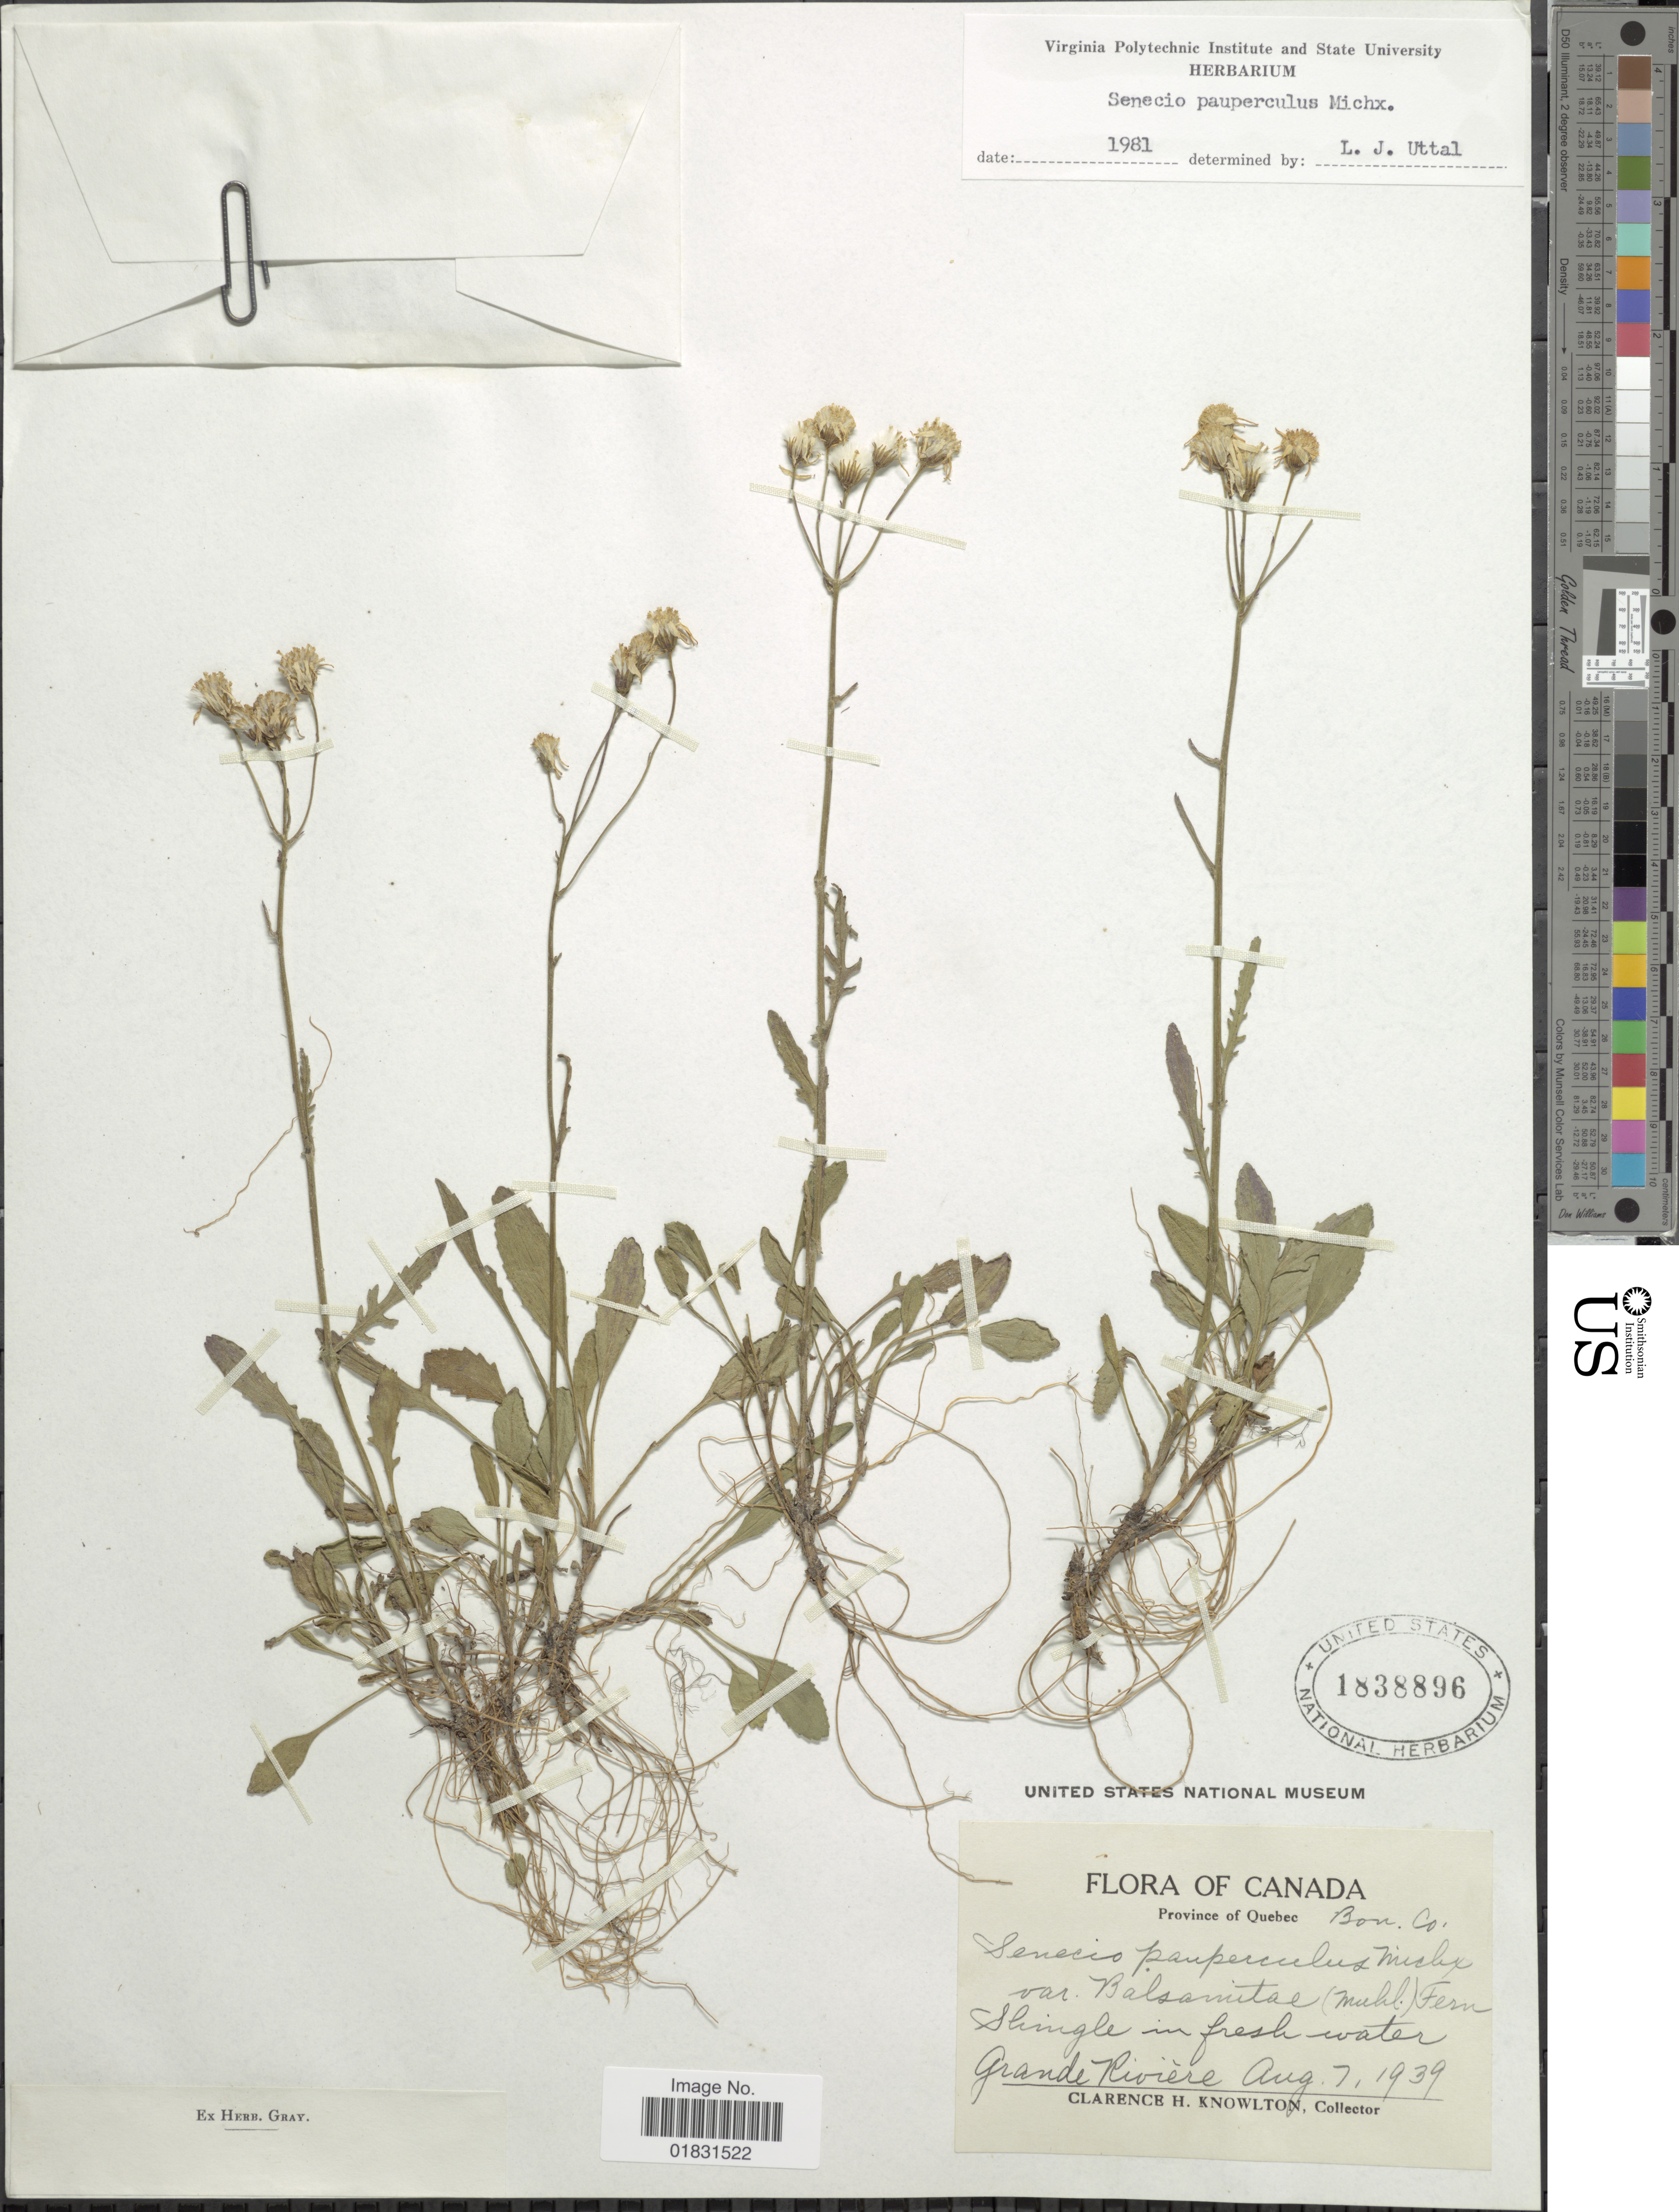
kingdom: Plantae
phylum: Tracheophyta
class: Magnoliopsida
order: Asterales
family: Asteraceae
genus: Packera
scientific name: Packera paupercula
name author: (Michx.) Á. Löve & D. Löve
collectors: C. H. Knowlton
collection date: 1939-08-07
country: Canada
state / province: Quebec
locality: Skingle in fresh water Grande Riviere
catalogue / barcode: US 1838896